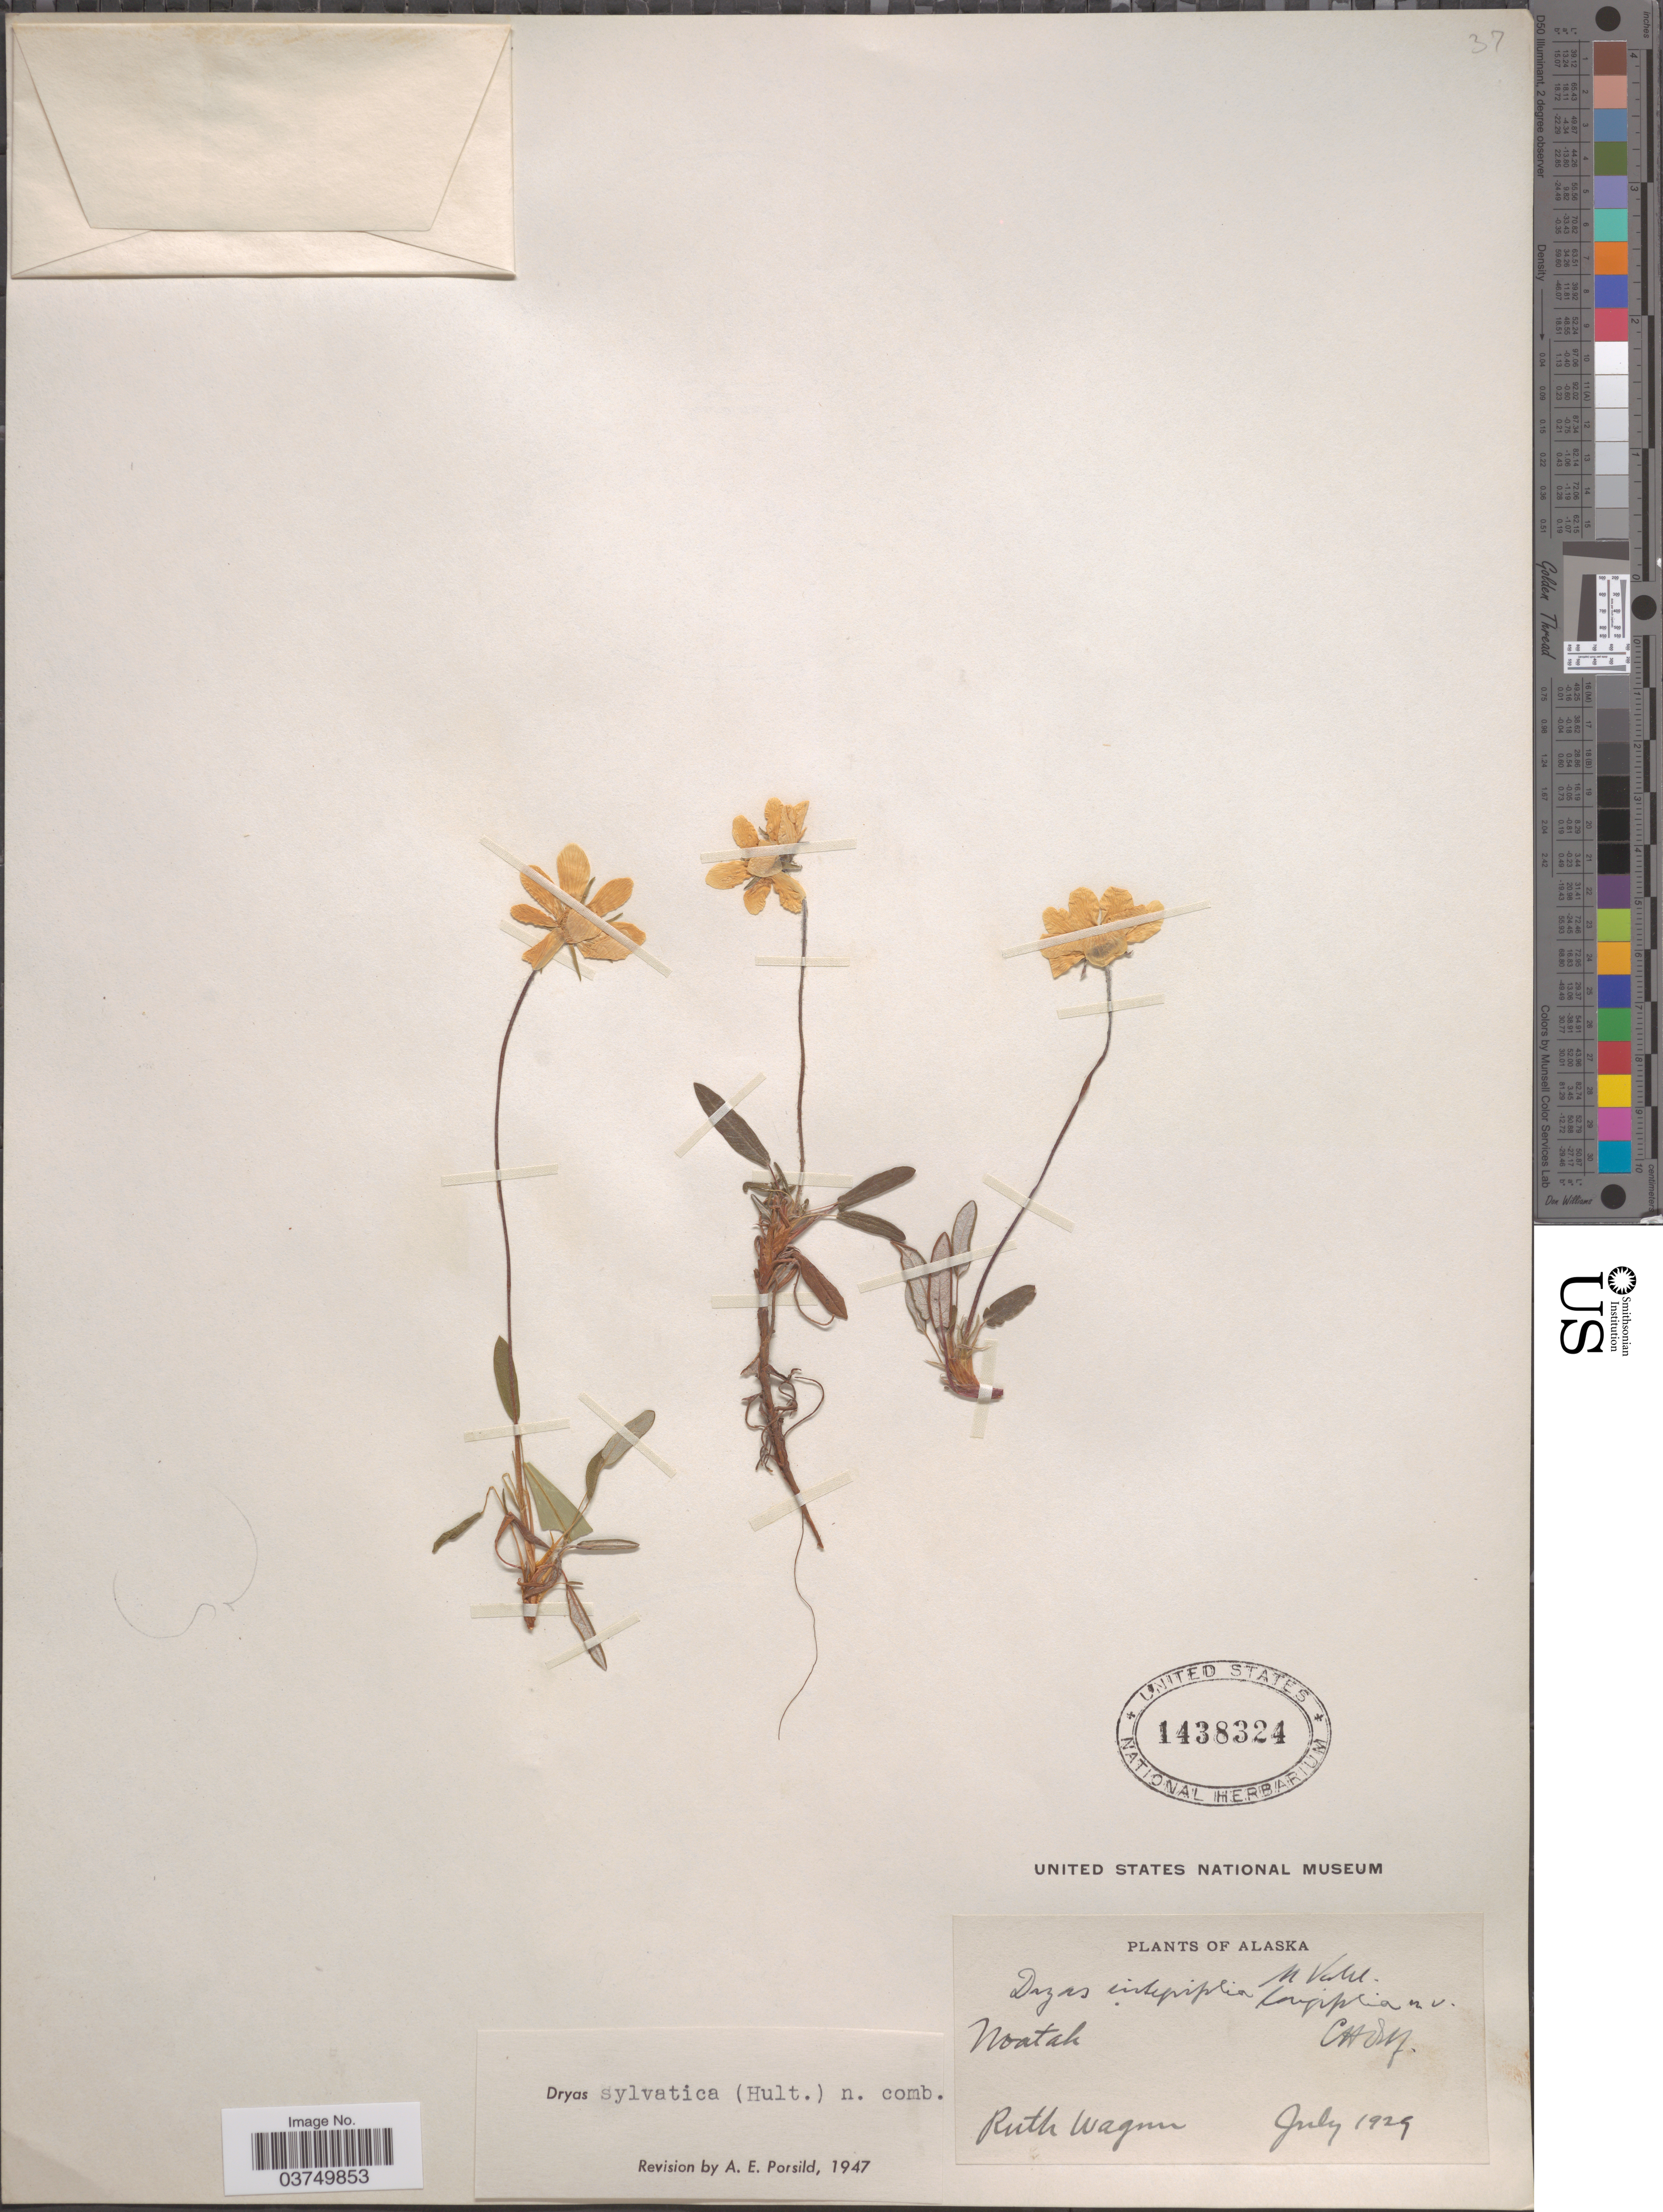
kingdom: Plantae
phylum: Tracheophyta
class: Magnoliopsida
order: Rosales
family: Rosaceae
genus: Dryas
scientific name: Dryas sylvatica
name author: (Hultén) A.E. Porsild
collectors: R. Wagner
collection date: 1929-07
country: United States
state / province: Alaska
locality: Noatak.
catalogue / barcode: US 1438324